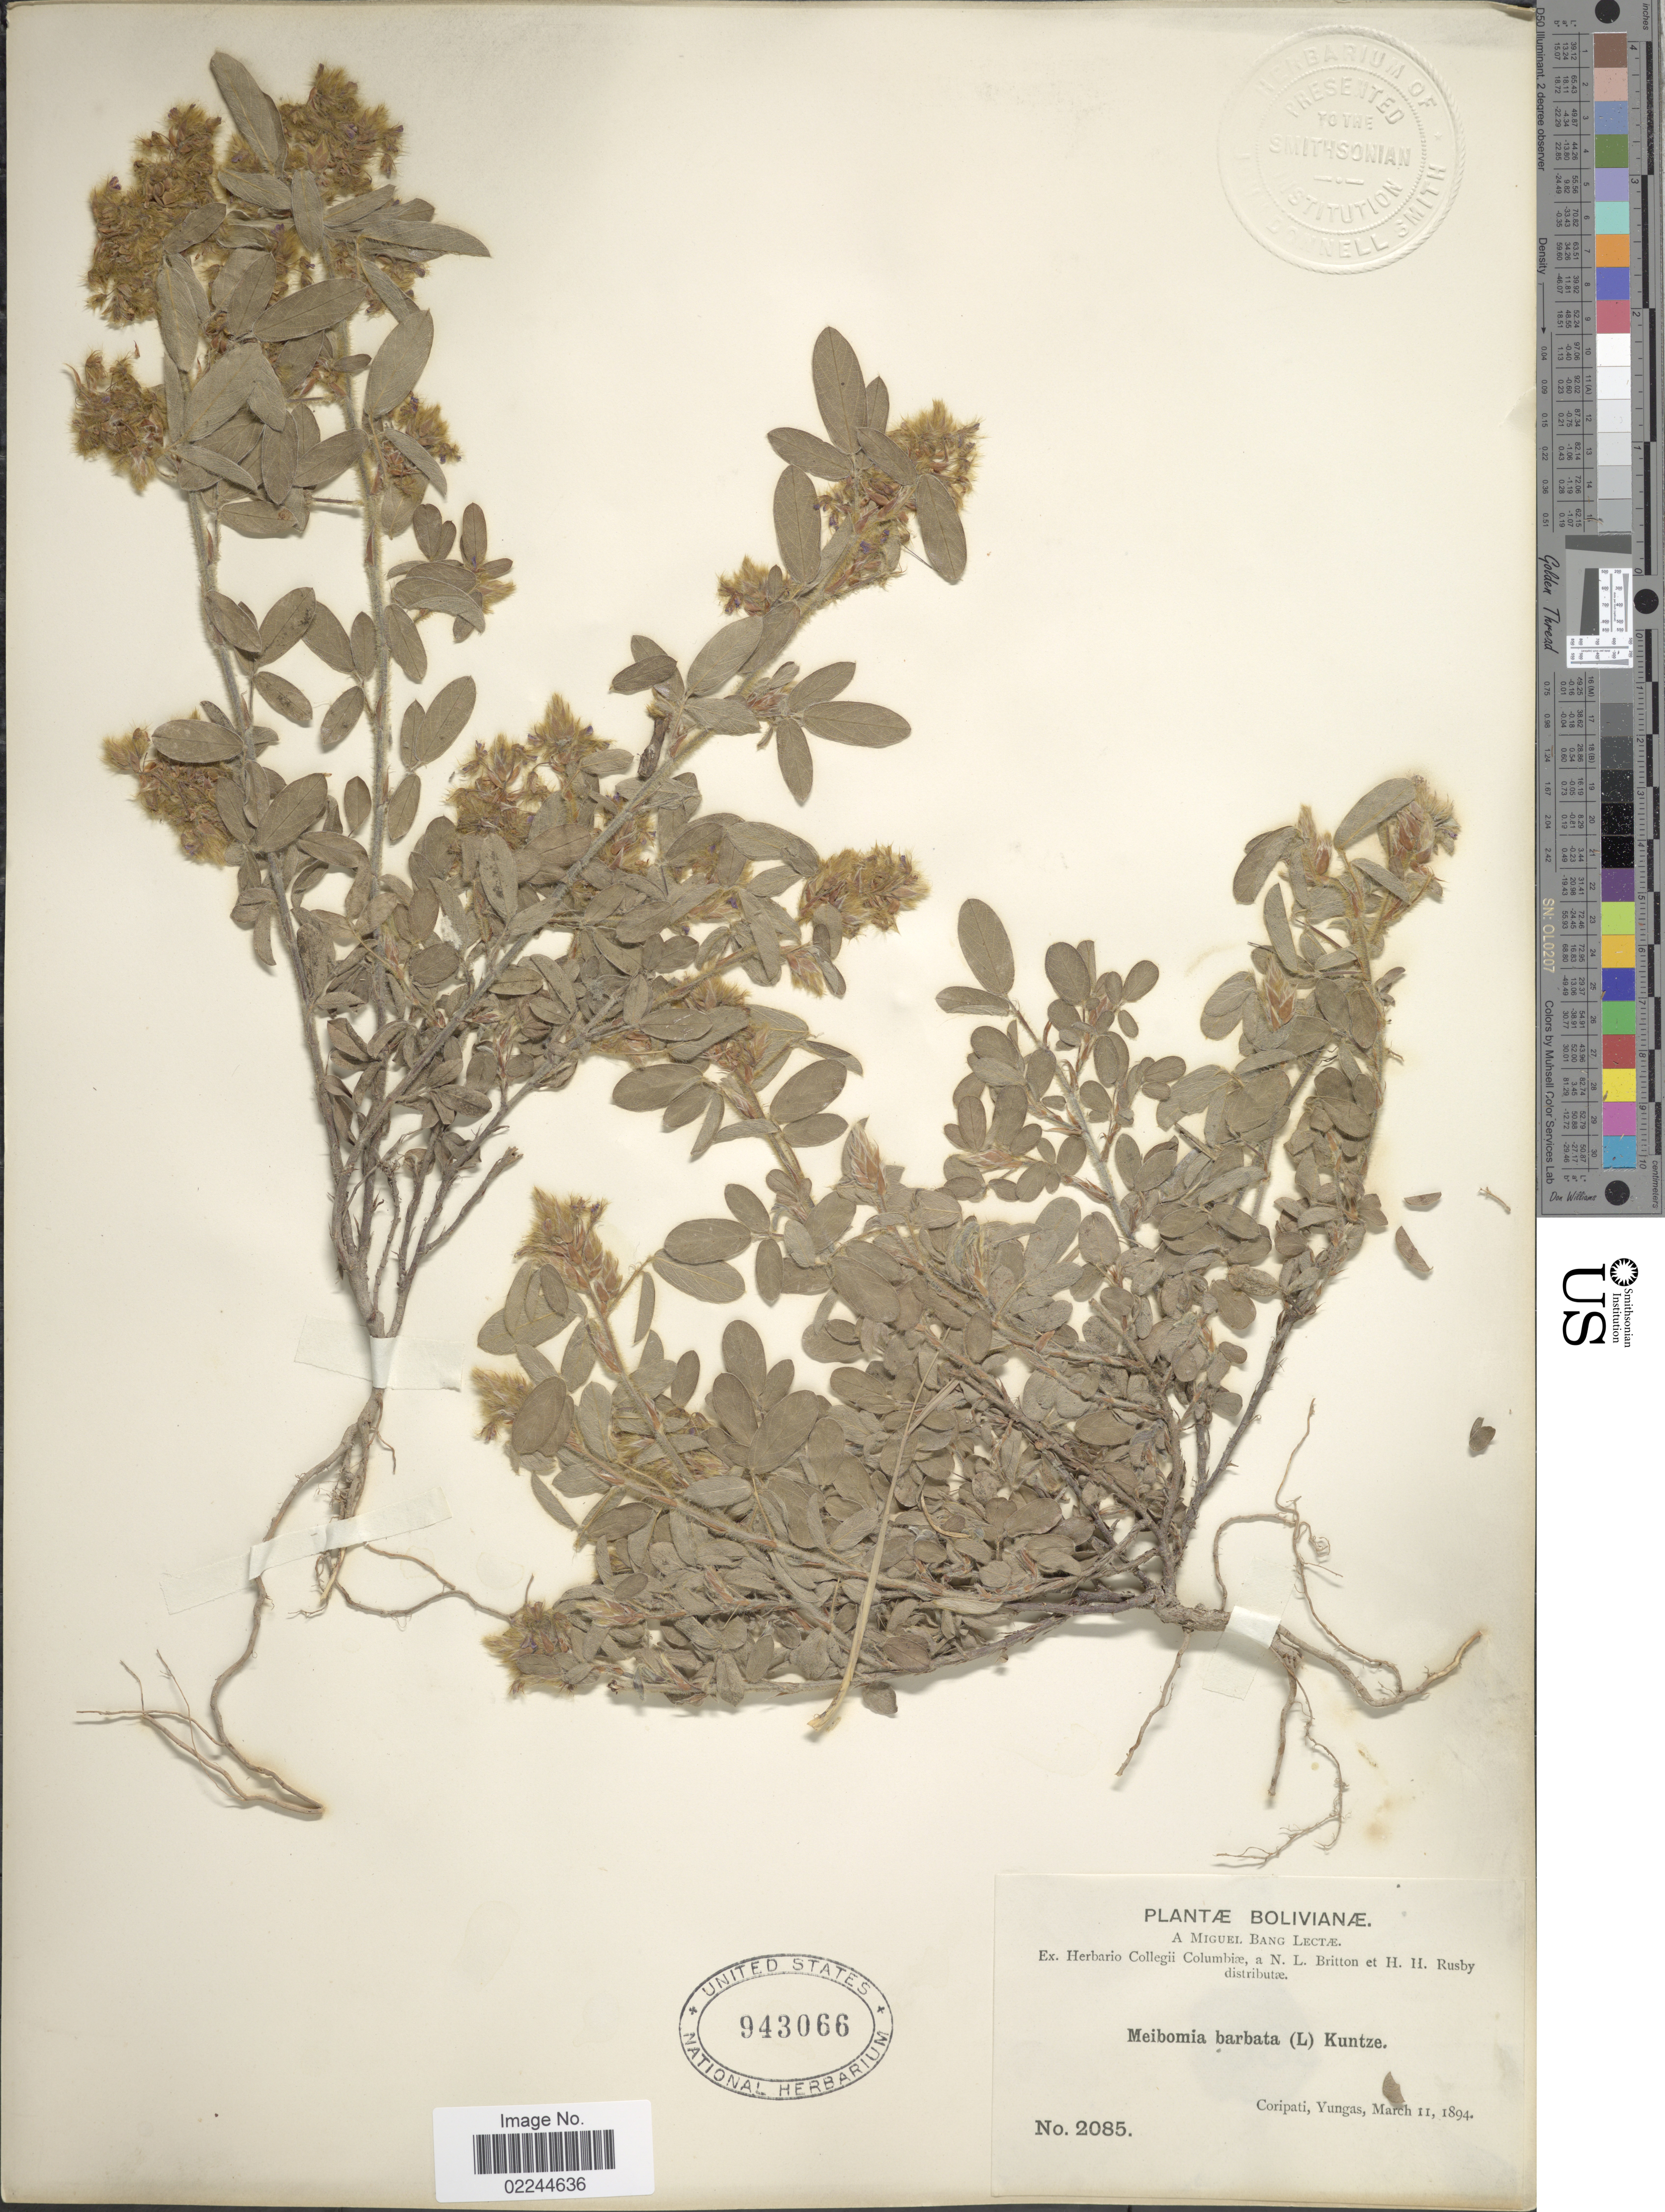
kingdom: Plantae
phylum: Tracheophyta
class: Magnoliopsida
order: Fabales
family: Fabaceae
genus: Grona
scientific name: Grona barbata var. barbata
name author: (L.) H. Ohashi & K. Ohashi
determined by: Strong, Mark T., (BOT), Smithsonian Institution - National Museum of Natural History (UNITED STATES)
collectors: M. Bang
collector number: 2085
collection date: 1894-03-11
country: Bolivia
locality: Coripati, Yungas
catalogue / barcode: US 943066